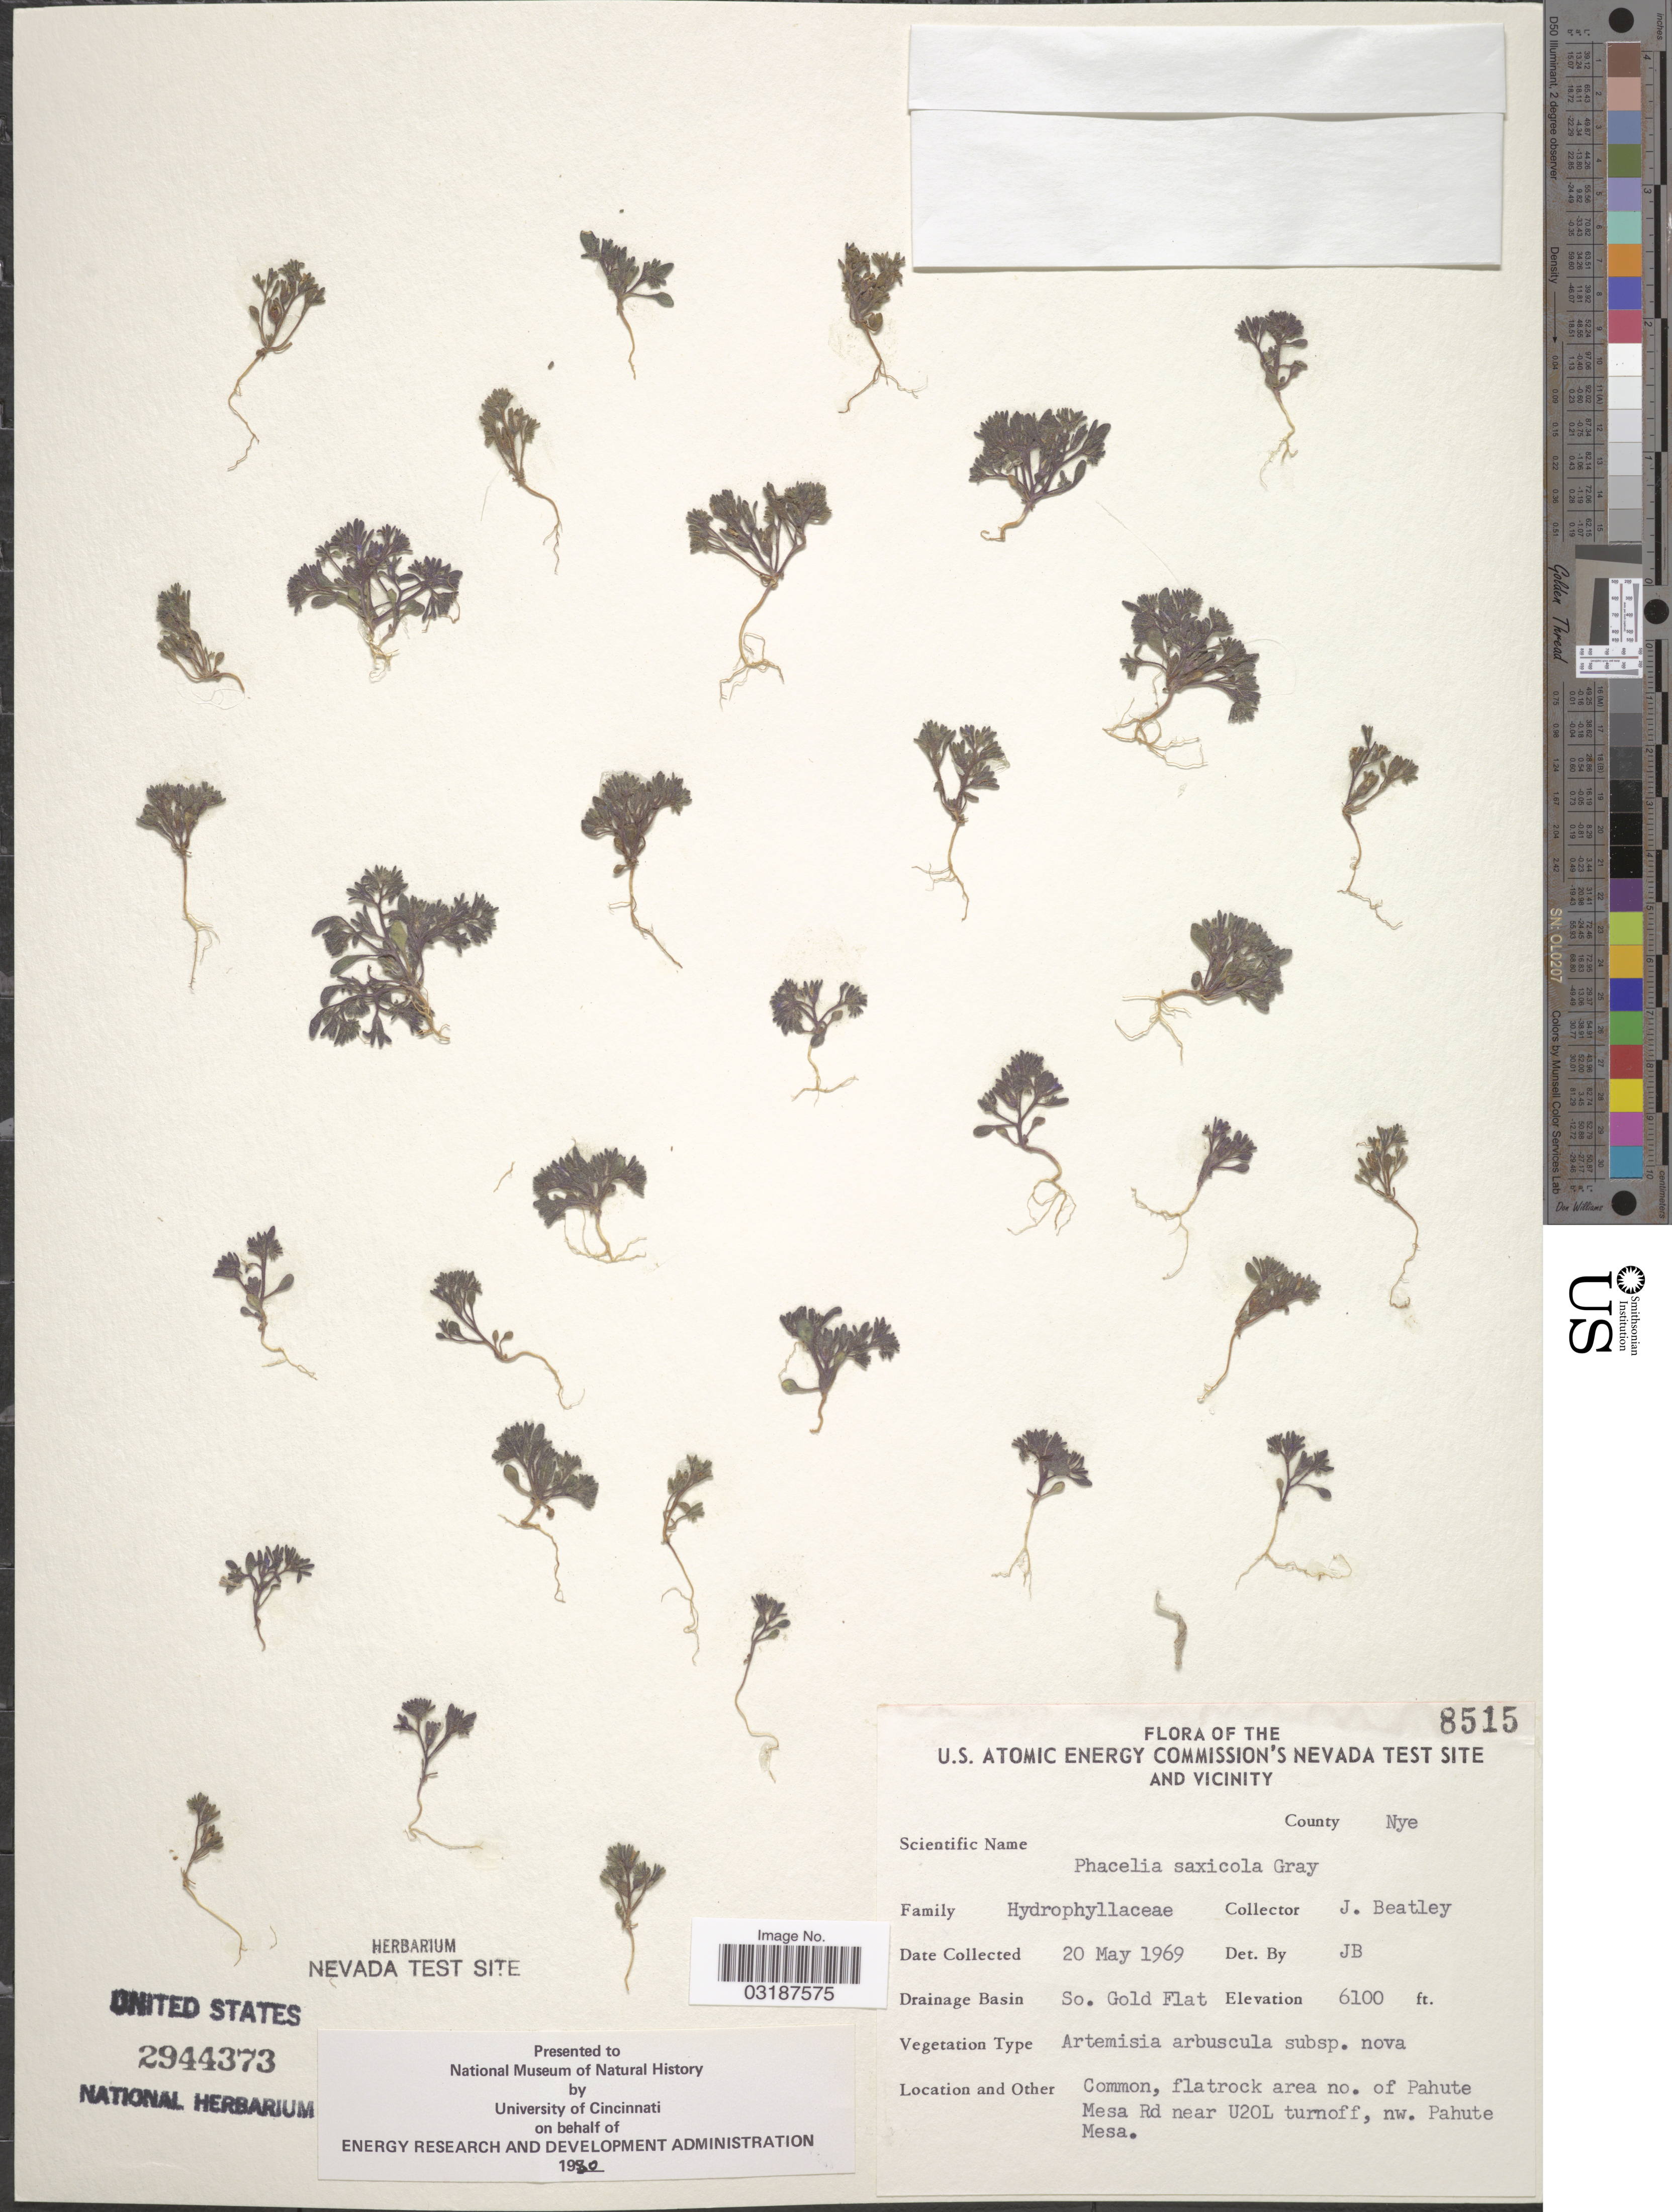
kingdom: Plantae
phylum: Tracheophyta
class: Magnoliopsida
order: Boraginales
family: Hydrophyllaceae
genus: Phacelia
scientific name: Phacelia saxicola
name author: A. Gray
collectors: J. C. Beatley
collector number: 8515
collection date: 1969-05-20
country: United States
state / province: Nevada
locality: U.S. Atomic Energy Commission's Nevada Test Site and Vicinity. County Nye. Drainage Basin So. Gold Flat. Common, flatrock area no. of Pahute Mesa Rd near U20L turnoff, nw. Pahute Mesa.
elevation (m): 1859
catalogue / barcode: US 2944373